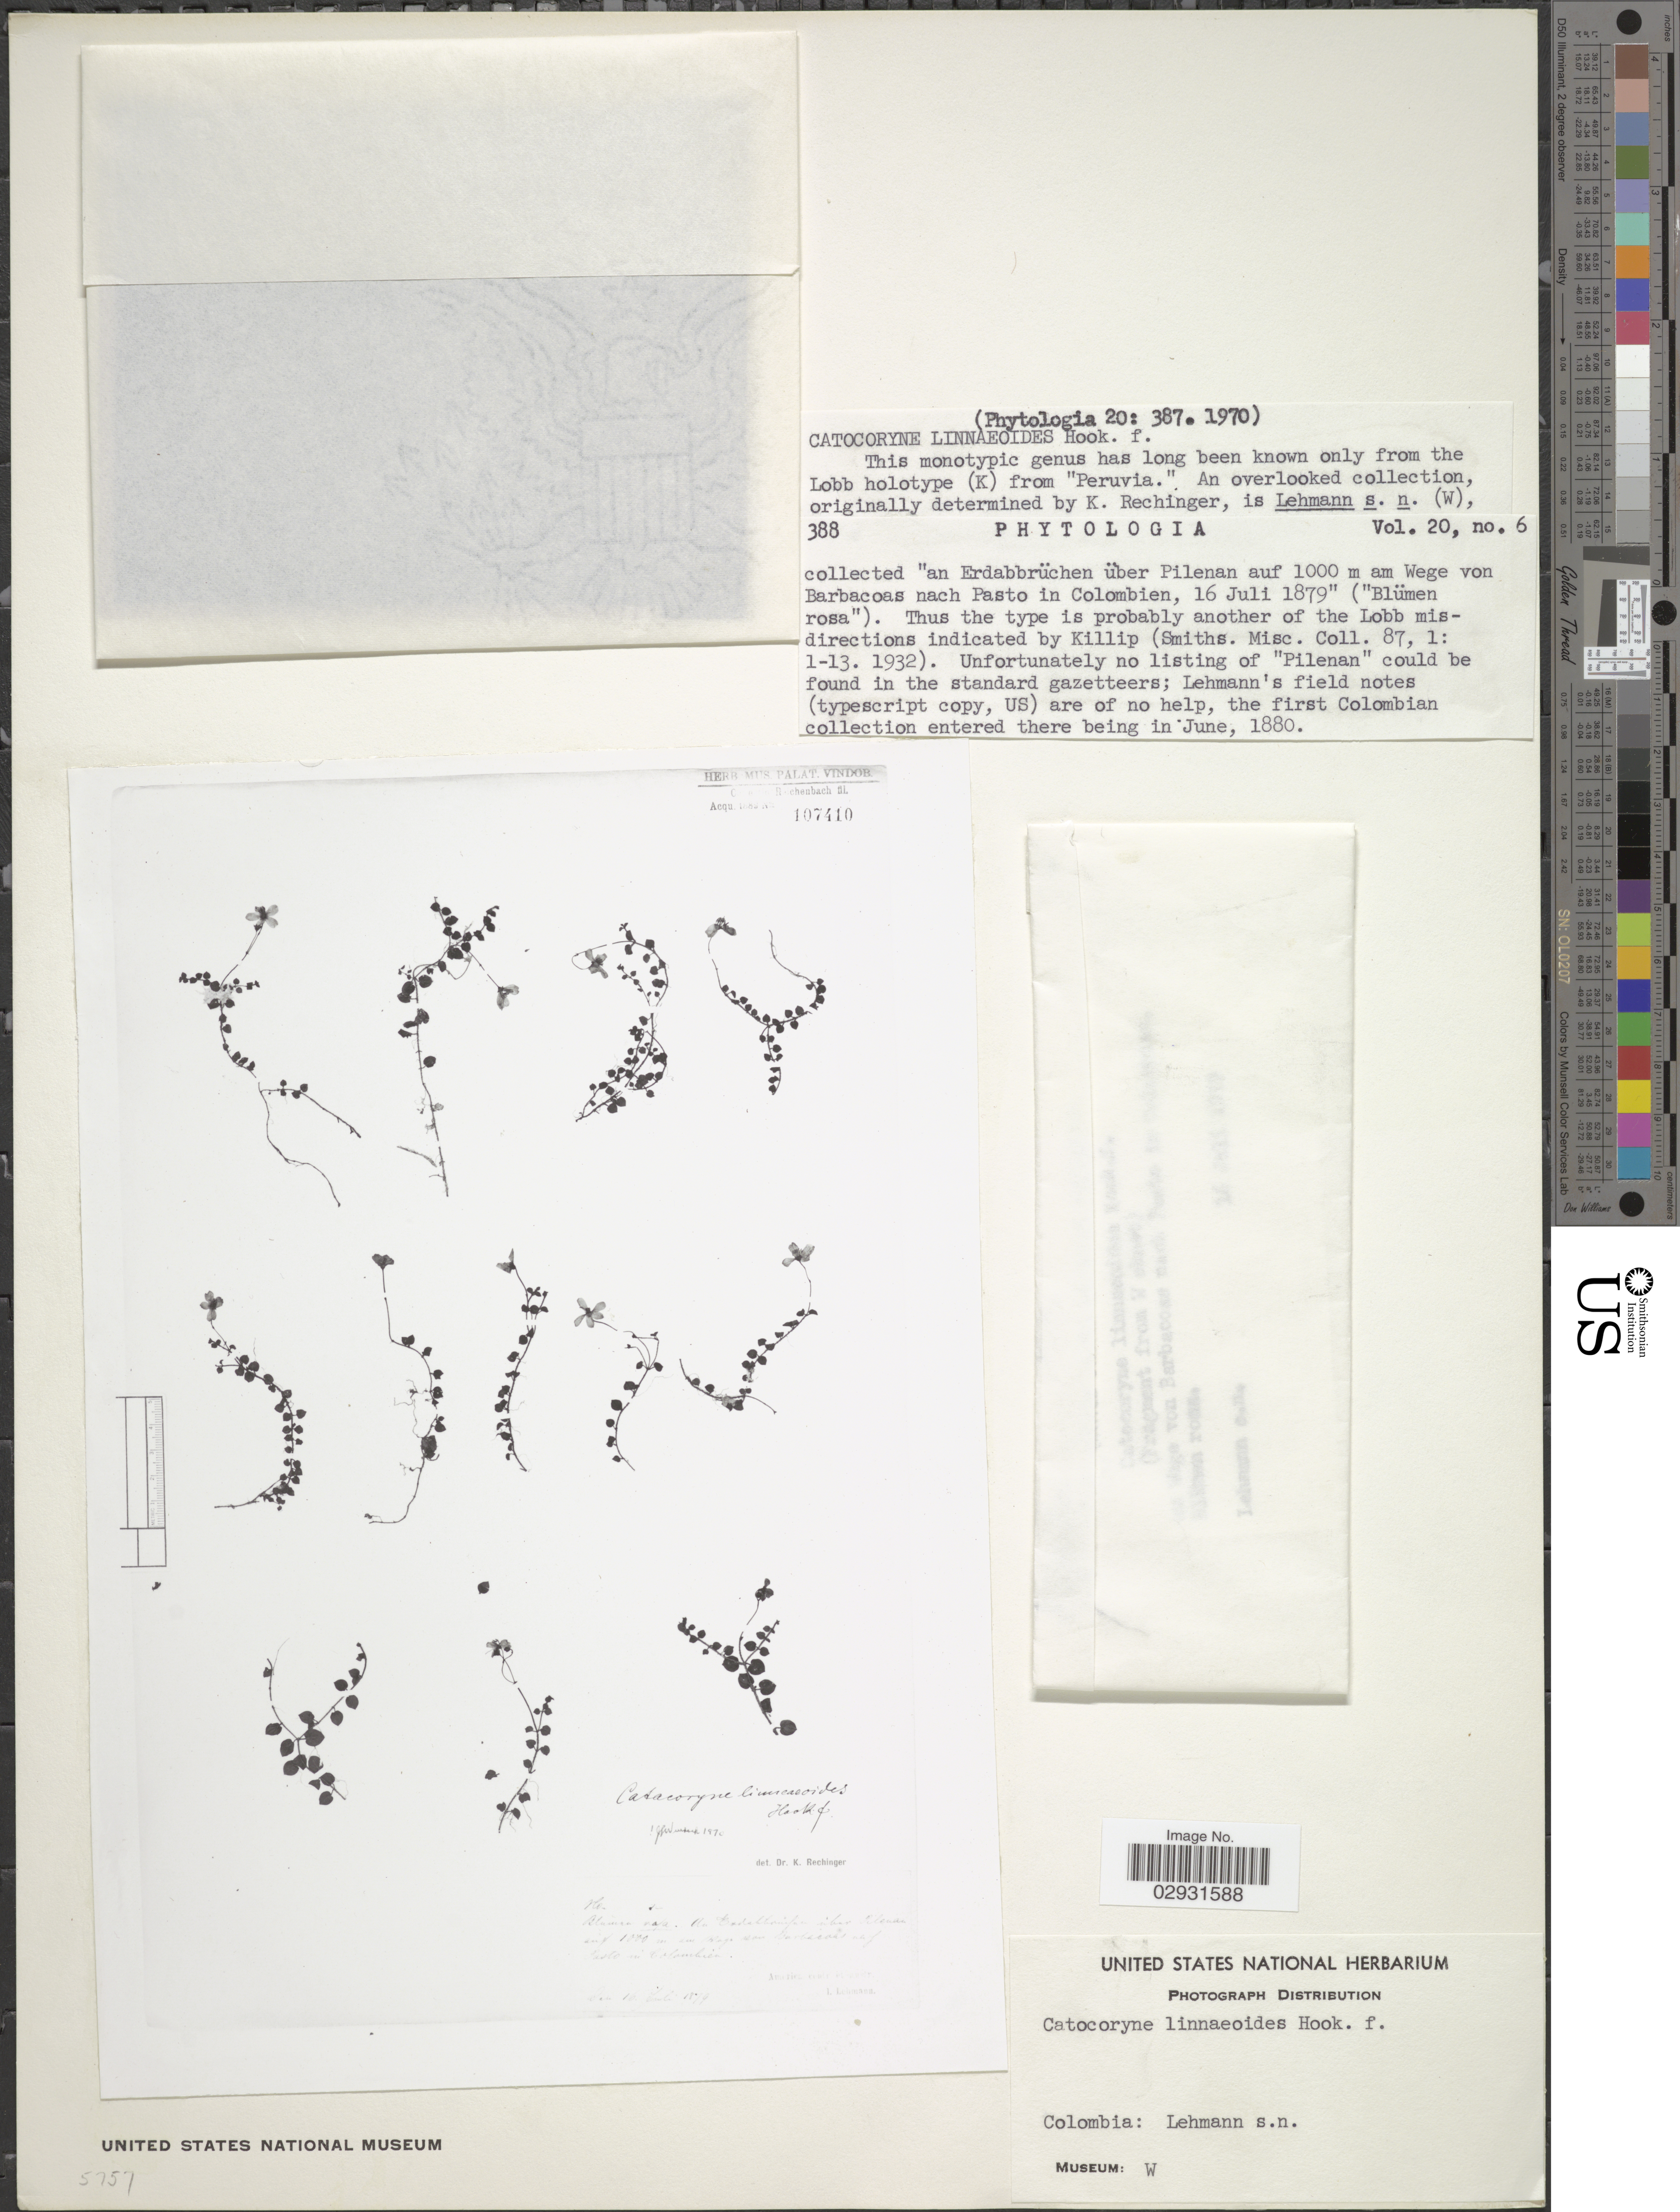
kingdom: Plantae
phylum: Tracheophyta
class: Magnoliopsida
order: Myrtales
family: Melastomataceae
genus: Miconia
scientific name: Miconia linneoides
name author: (Hook. f.) Michelang.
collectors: -. Lehmann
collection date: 1879-07-10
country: Colombia